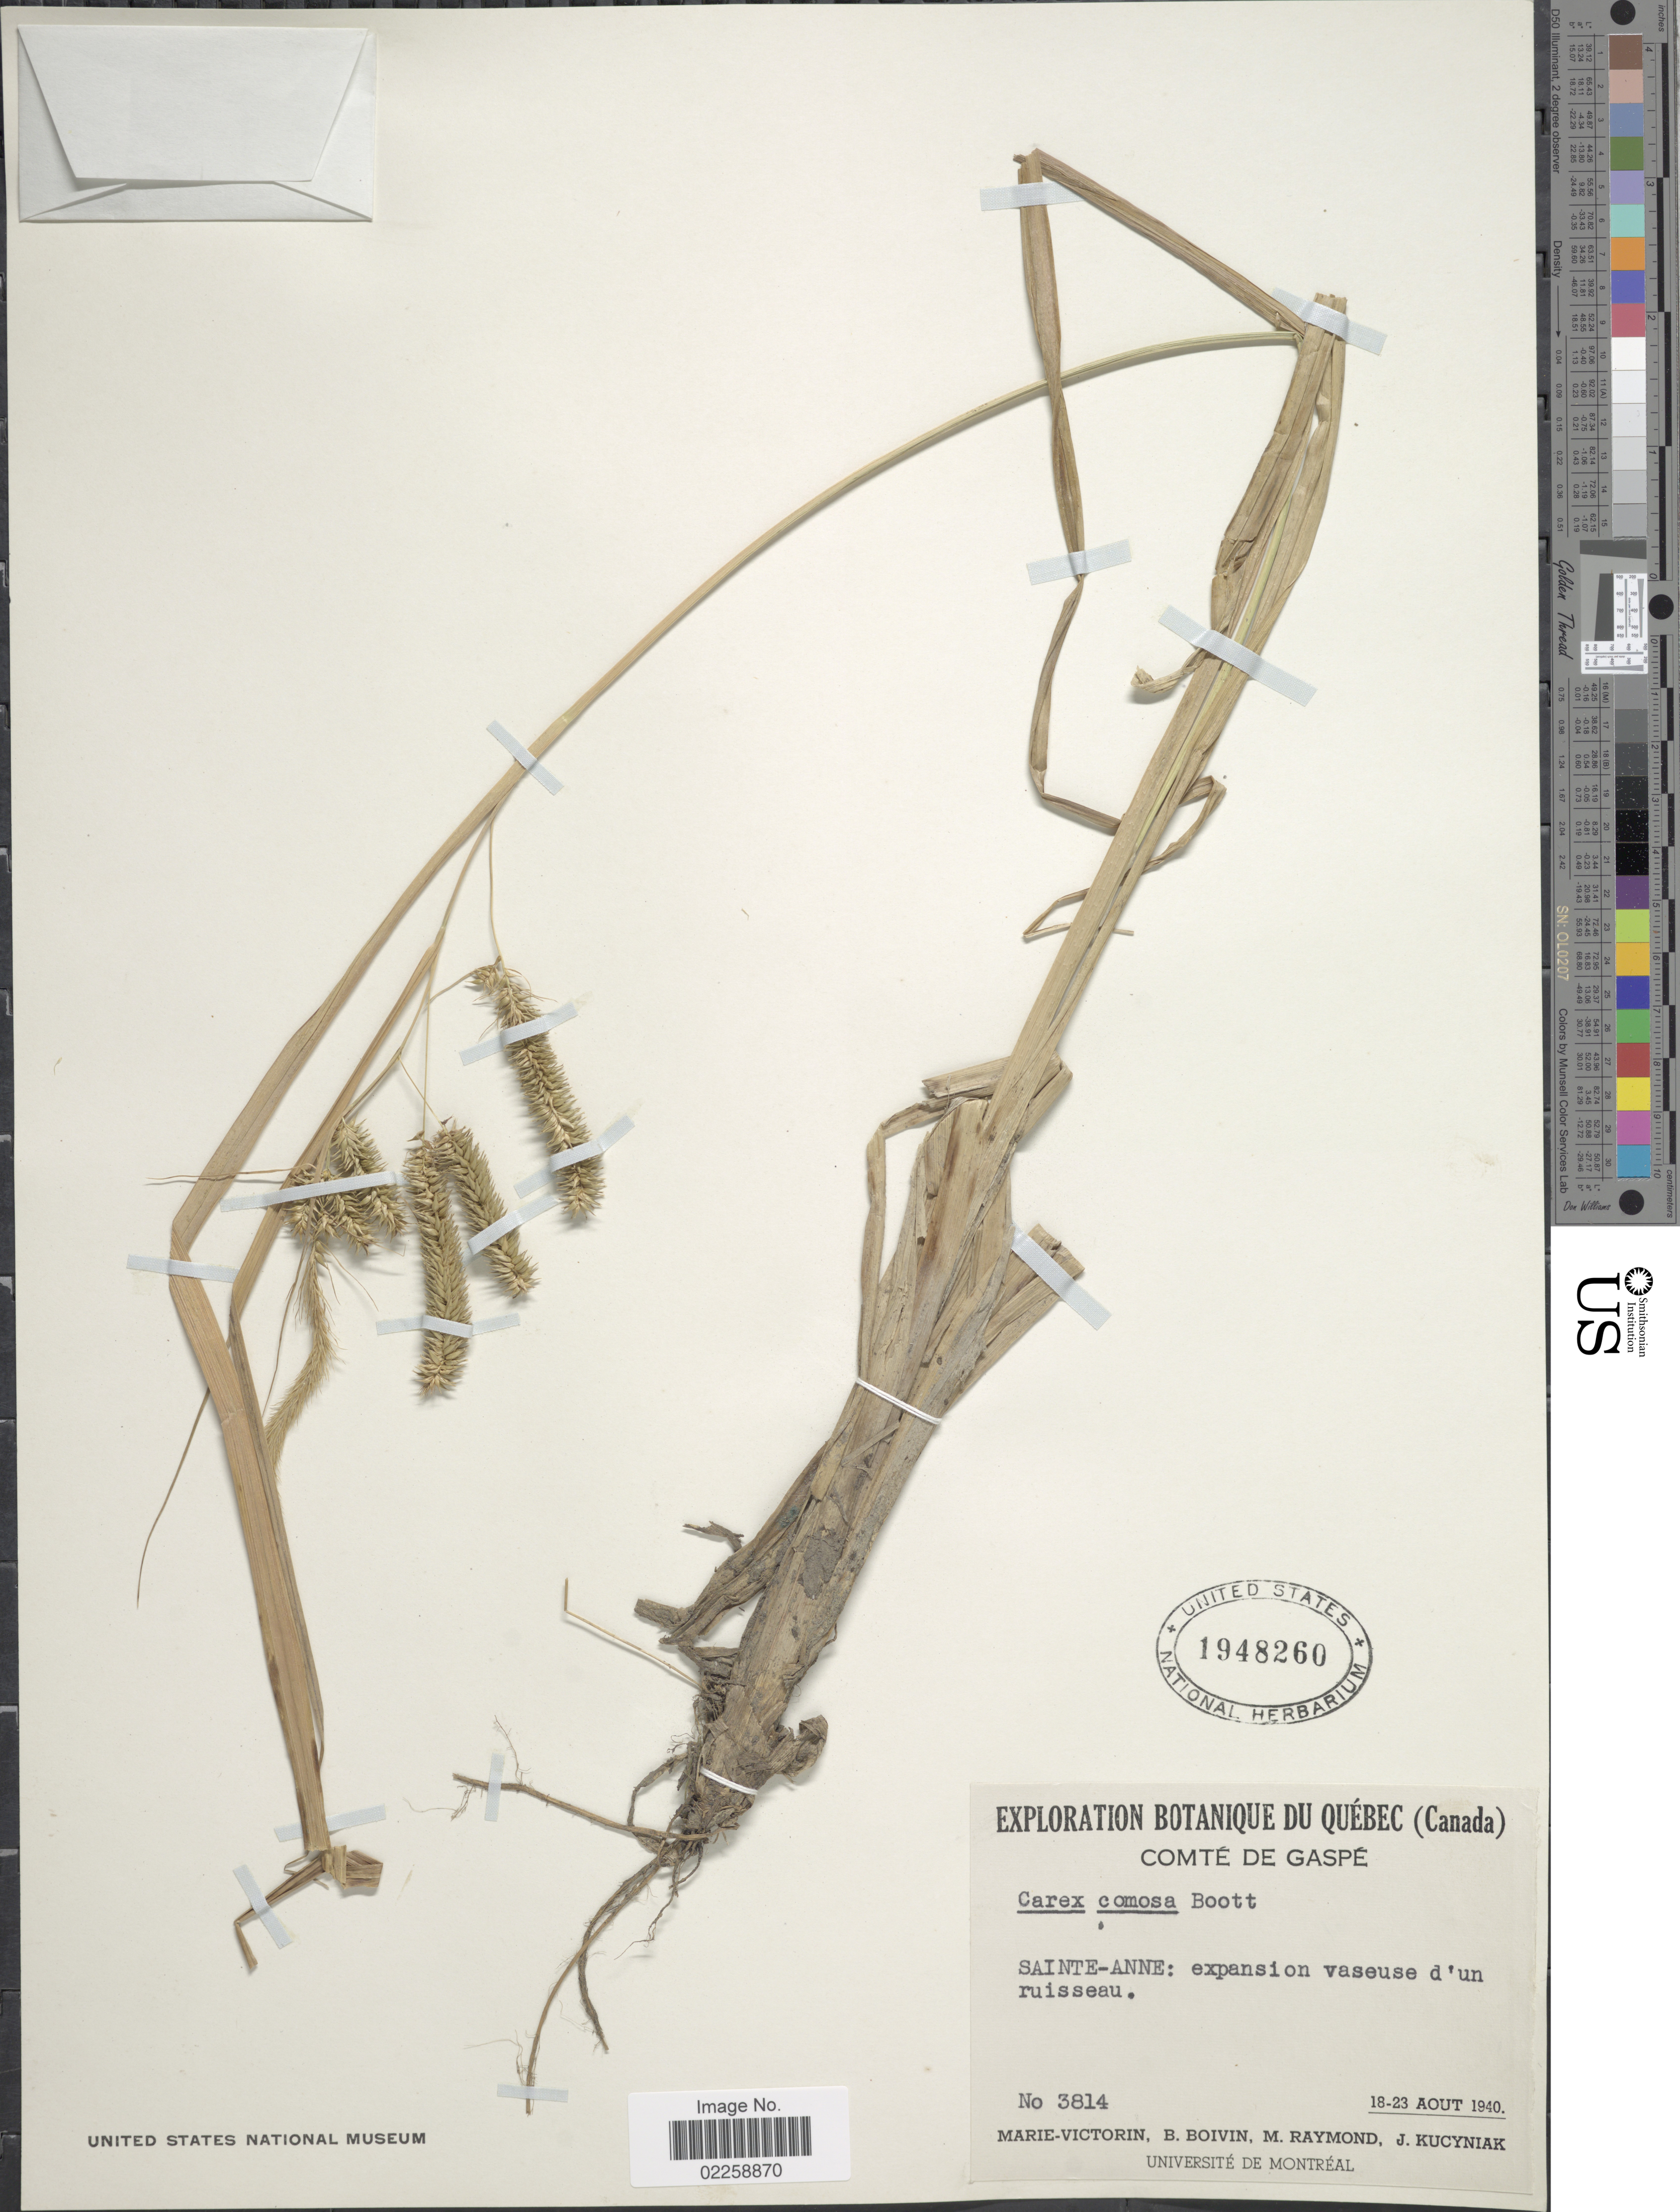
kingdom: Plantae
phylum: Tracheophyta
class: Liliopsida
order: Poales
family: Cyperaceae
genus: Carex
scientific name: Carex comosa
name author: Boott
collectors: -. Marie-Victorin, J. R. B. Boivin, M. Raymond & J. Kucyniak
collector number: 3814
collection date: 1940-08-18/1940-08-23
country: Canada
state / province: Quebec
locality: Comte de Gaspe, Sainte-Anne: expension vaseuse d'un ruisseau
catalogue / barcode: US 1948260